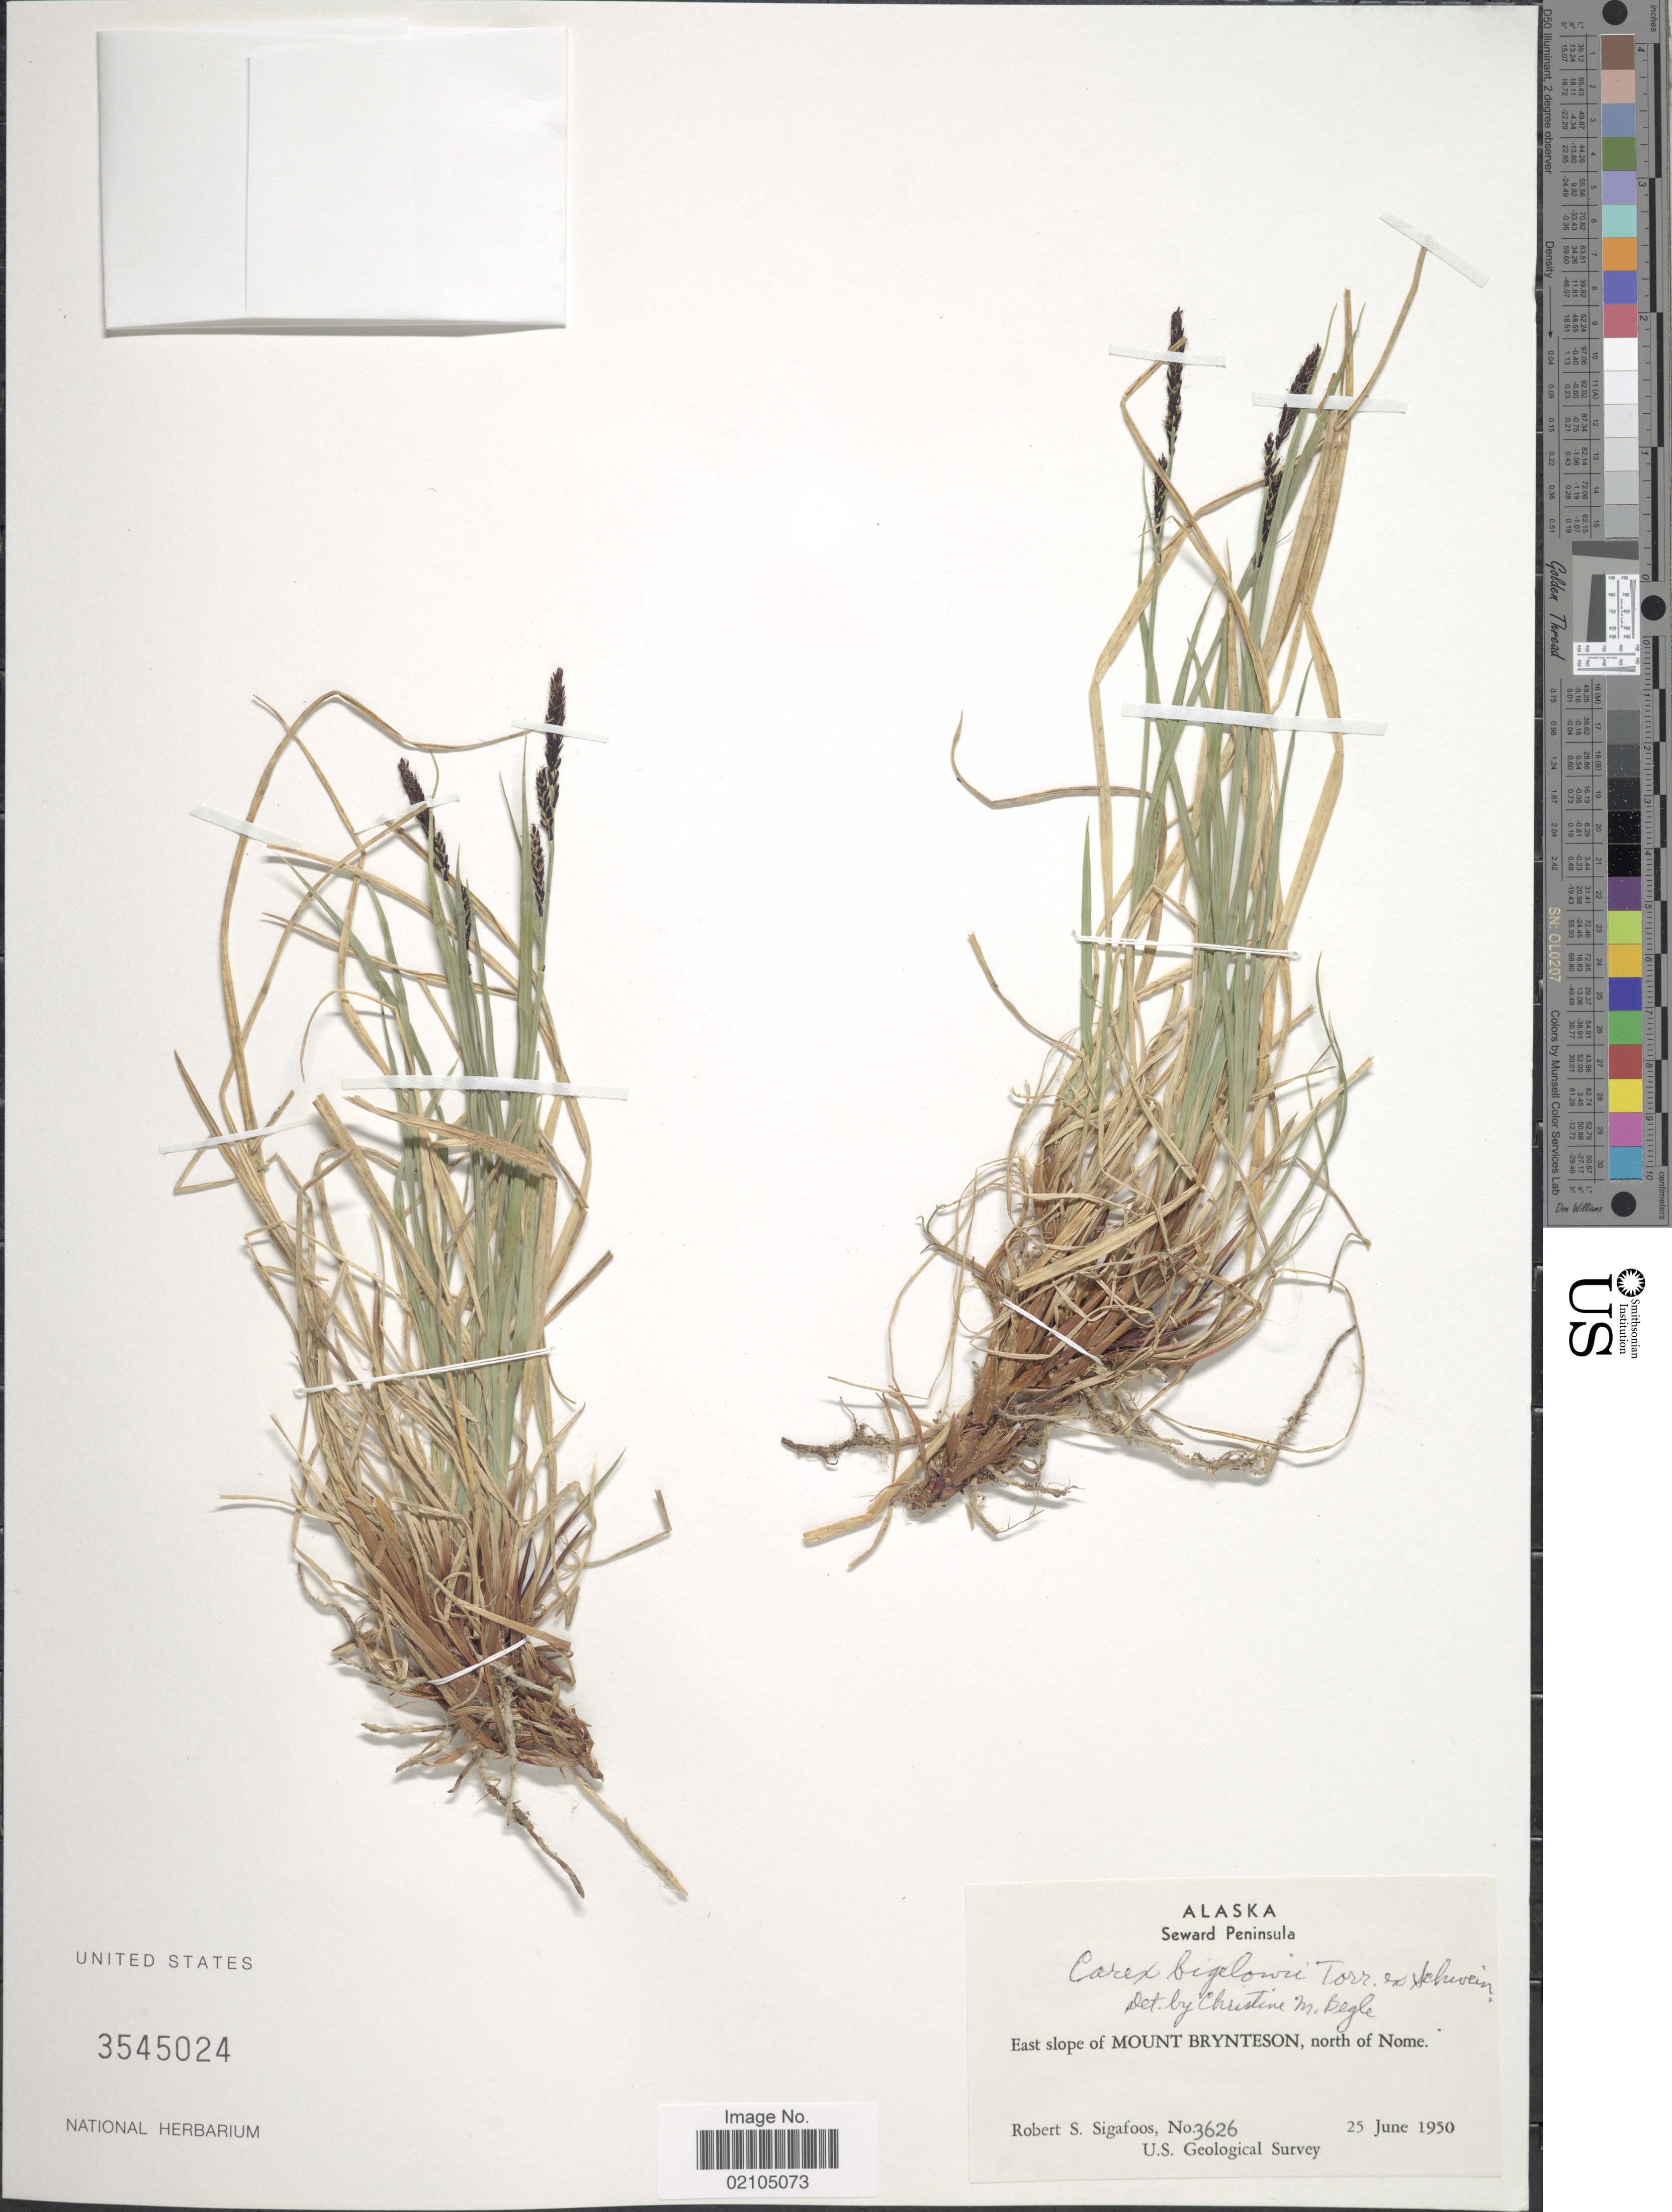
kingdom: Plantae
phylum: Tracheophyta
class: Liliopsida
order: Poales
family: Cyperaceae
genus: Carex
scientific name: Carex bigelowii subsp. lugens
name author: (Holm) T.V. Egorova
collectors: R. Sigafoos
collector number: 3626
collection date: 1950-06-25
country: United States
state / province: Alaska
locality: Seward Peninsula. East slope of Mount Brynteson, north of Nome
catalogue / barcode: US 3545024